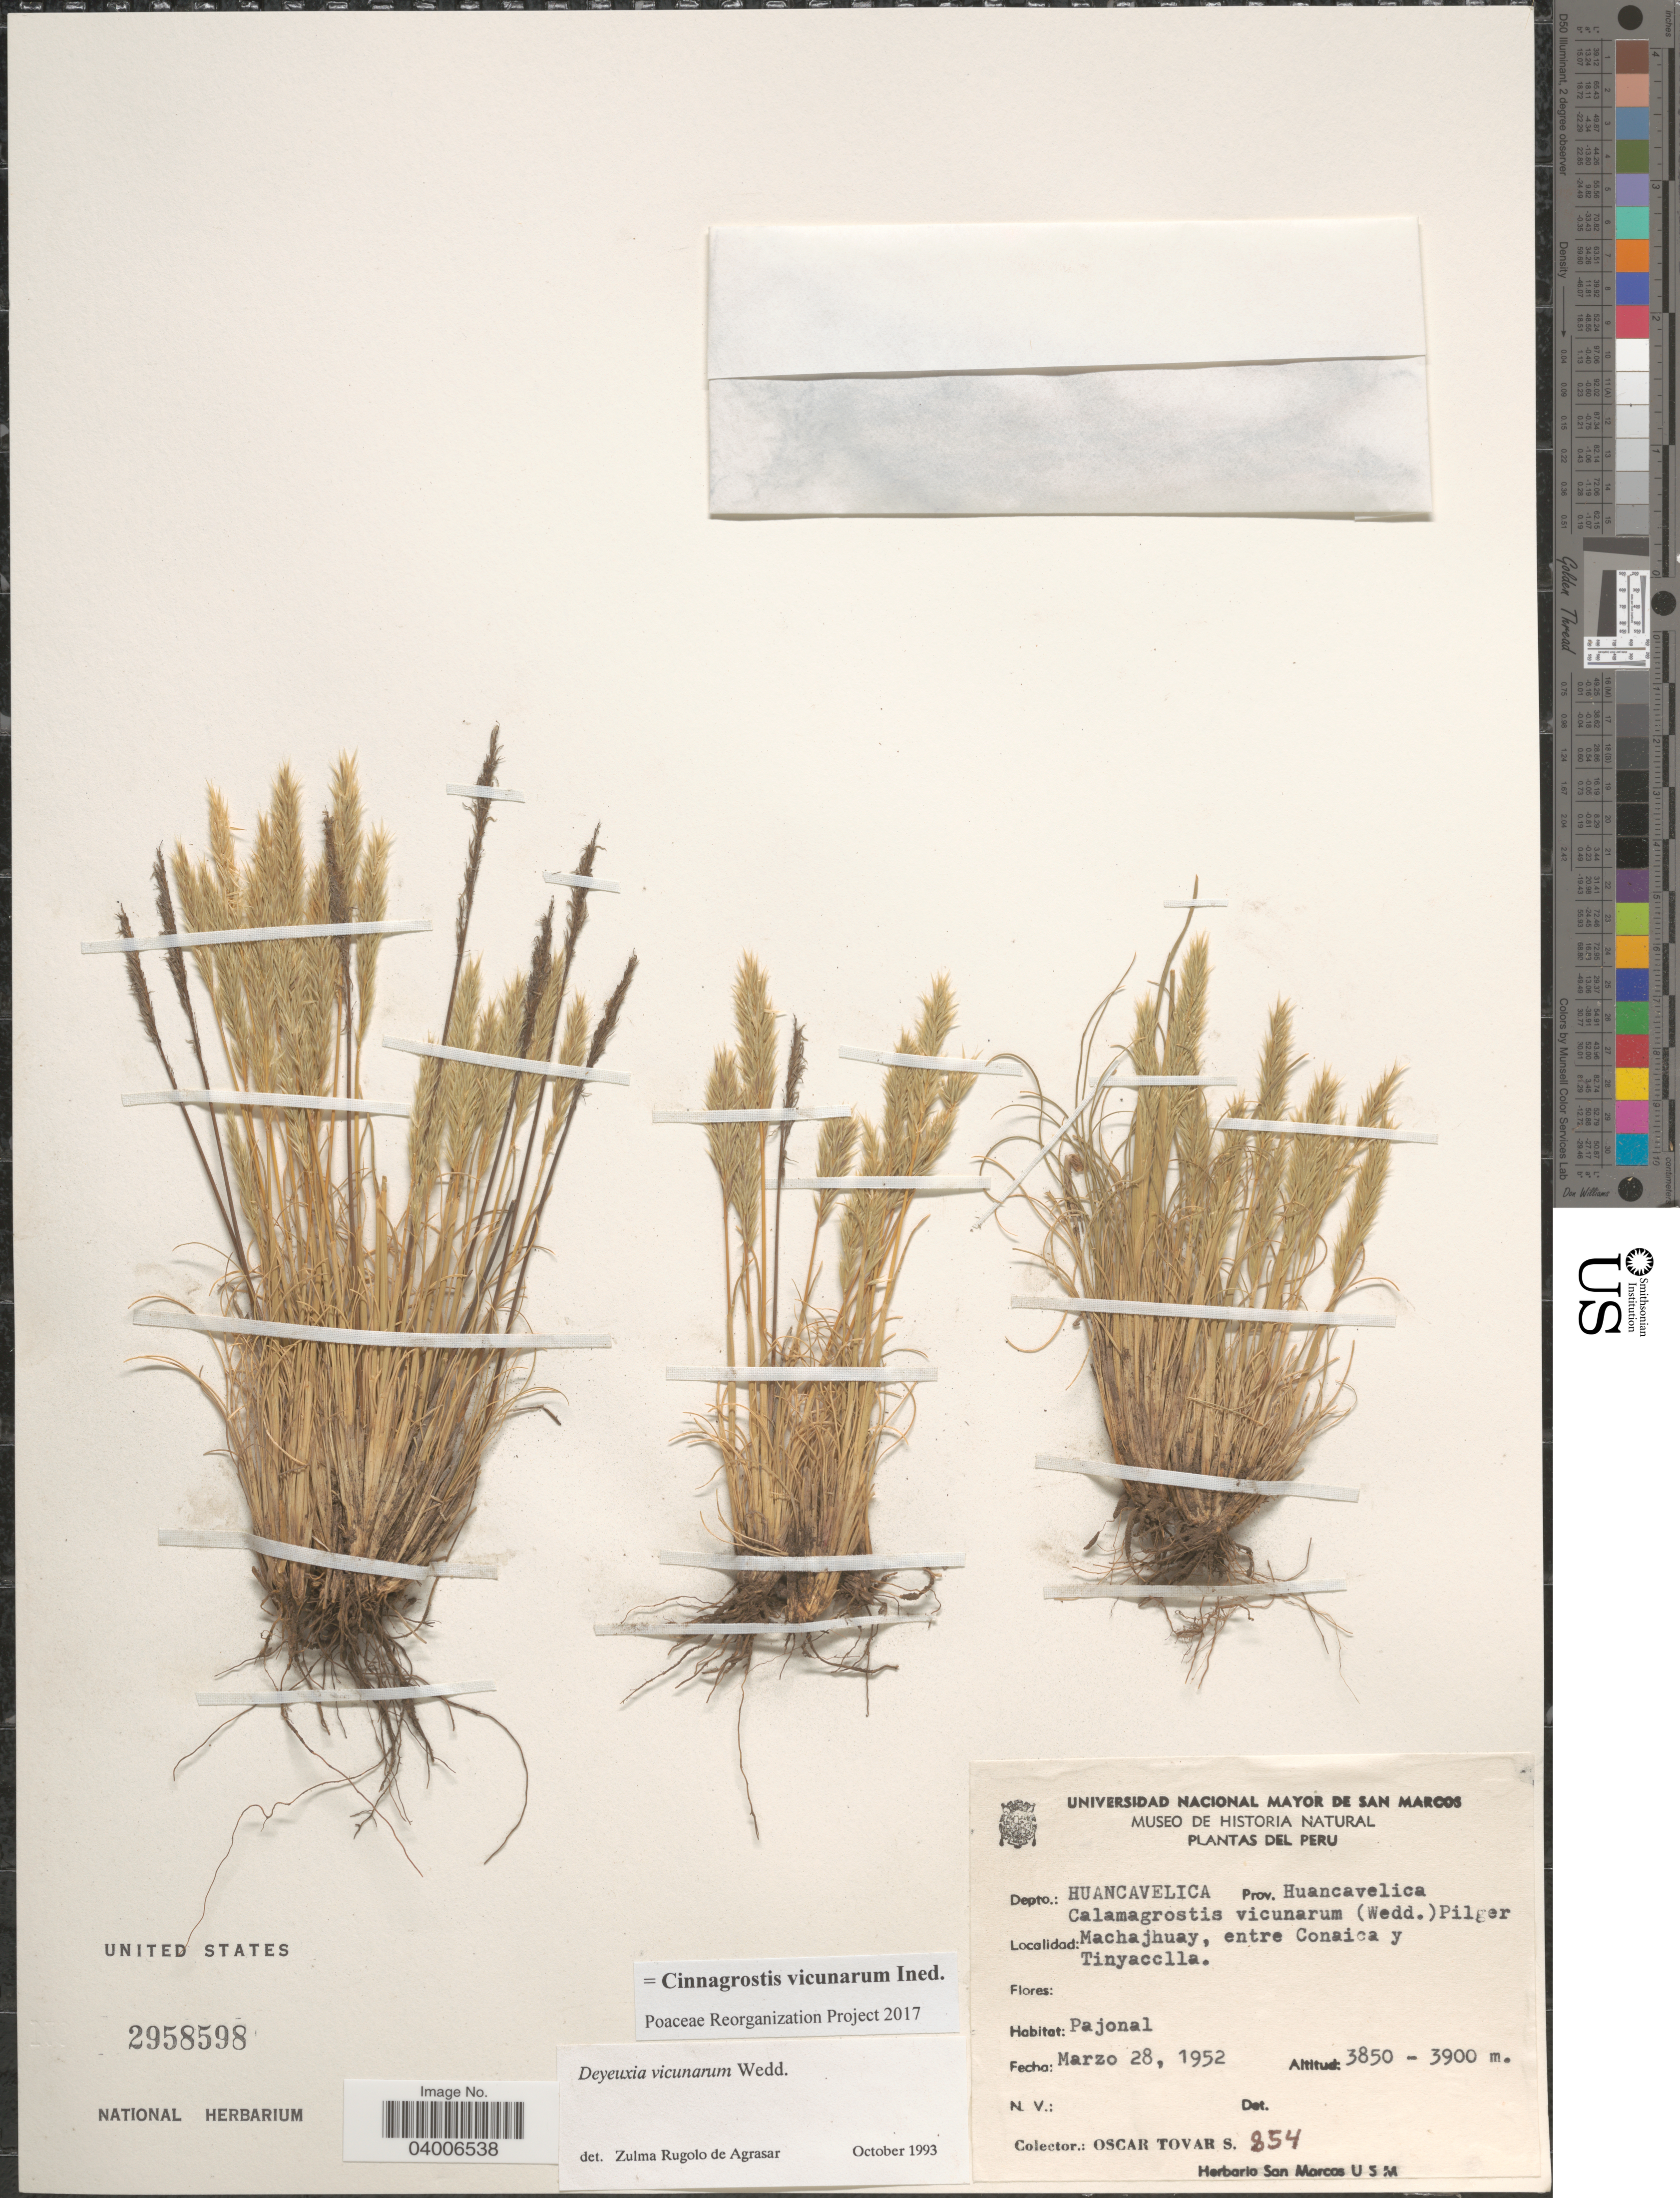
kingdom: Plantae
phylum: Tracheophyta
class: Liliopsida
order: Poales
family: Poaceae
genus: Cinnagrostis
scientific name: Cinnagrostis vicunarum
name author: (Wedd.) P.M. Peterson et al.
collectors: Ó. Tovar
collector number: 854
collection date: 1952-03-28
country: Peru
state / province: Huancavelica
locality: Depto.: Huancavelica. Machajhuay, entre Conaica y Tinyacclla. Pajonal.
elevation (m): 3850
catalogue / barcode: US 2958598